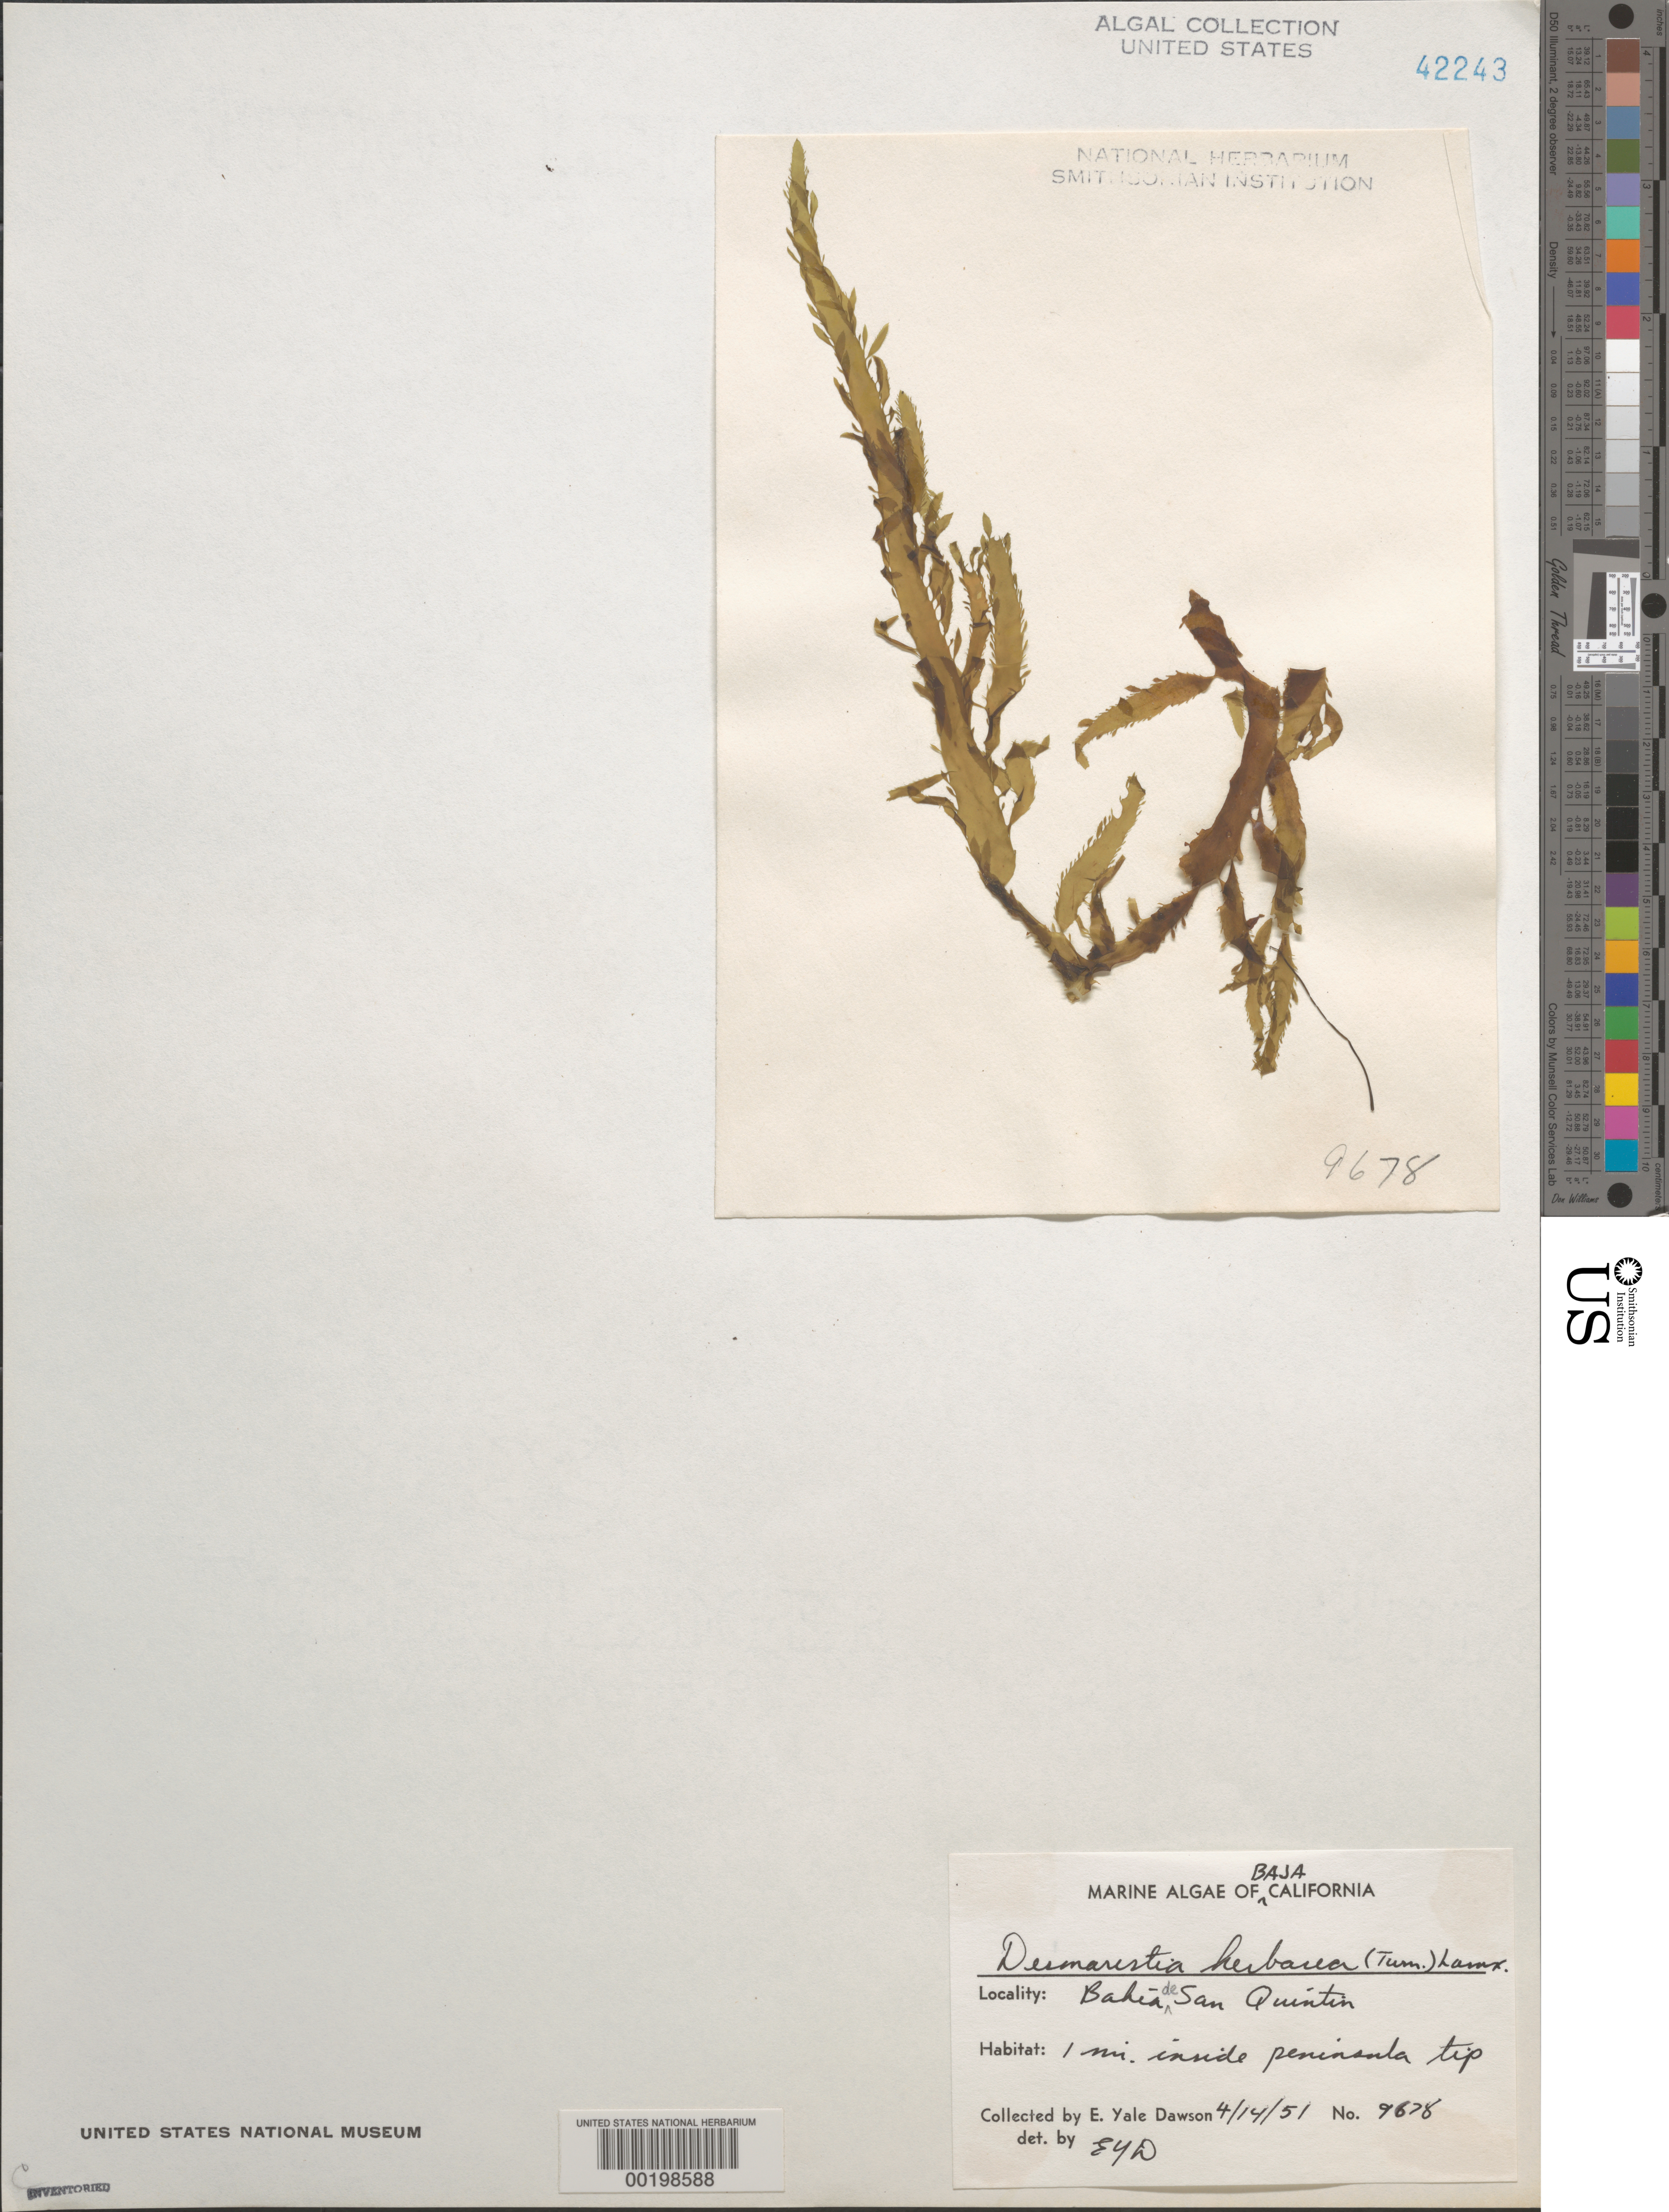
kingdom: Chromista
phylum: Ochrophyta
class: Phaeophyceae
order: Desmarestiales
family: Desmarestiaceae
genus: Desmarestia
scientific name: Desmarestia herbacea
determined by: Dawson, E. Y.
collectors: E. Y. Dawson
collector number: EYD 9678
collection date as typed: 14 Apr 1951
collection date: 1951-04-14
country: Mexico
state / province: Baja California Norte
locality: Bahia de San Quintin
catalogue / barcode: US 42243